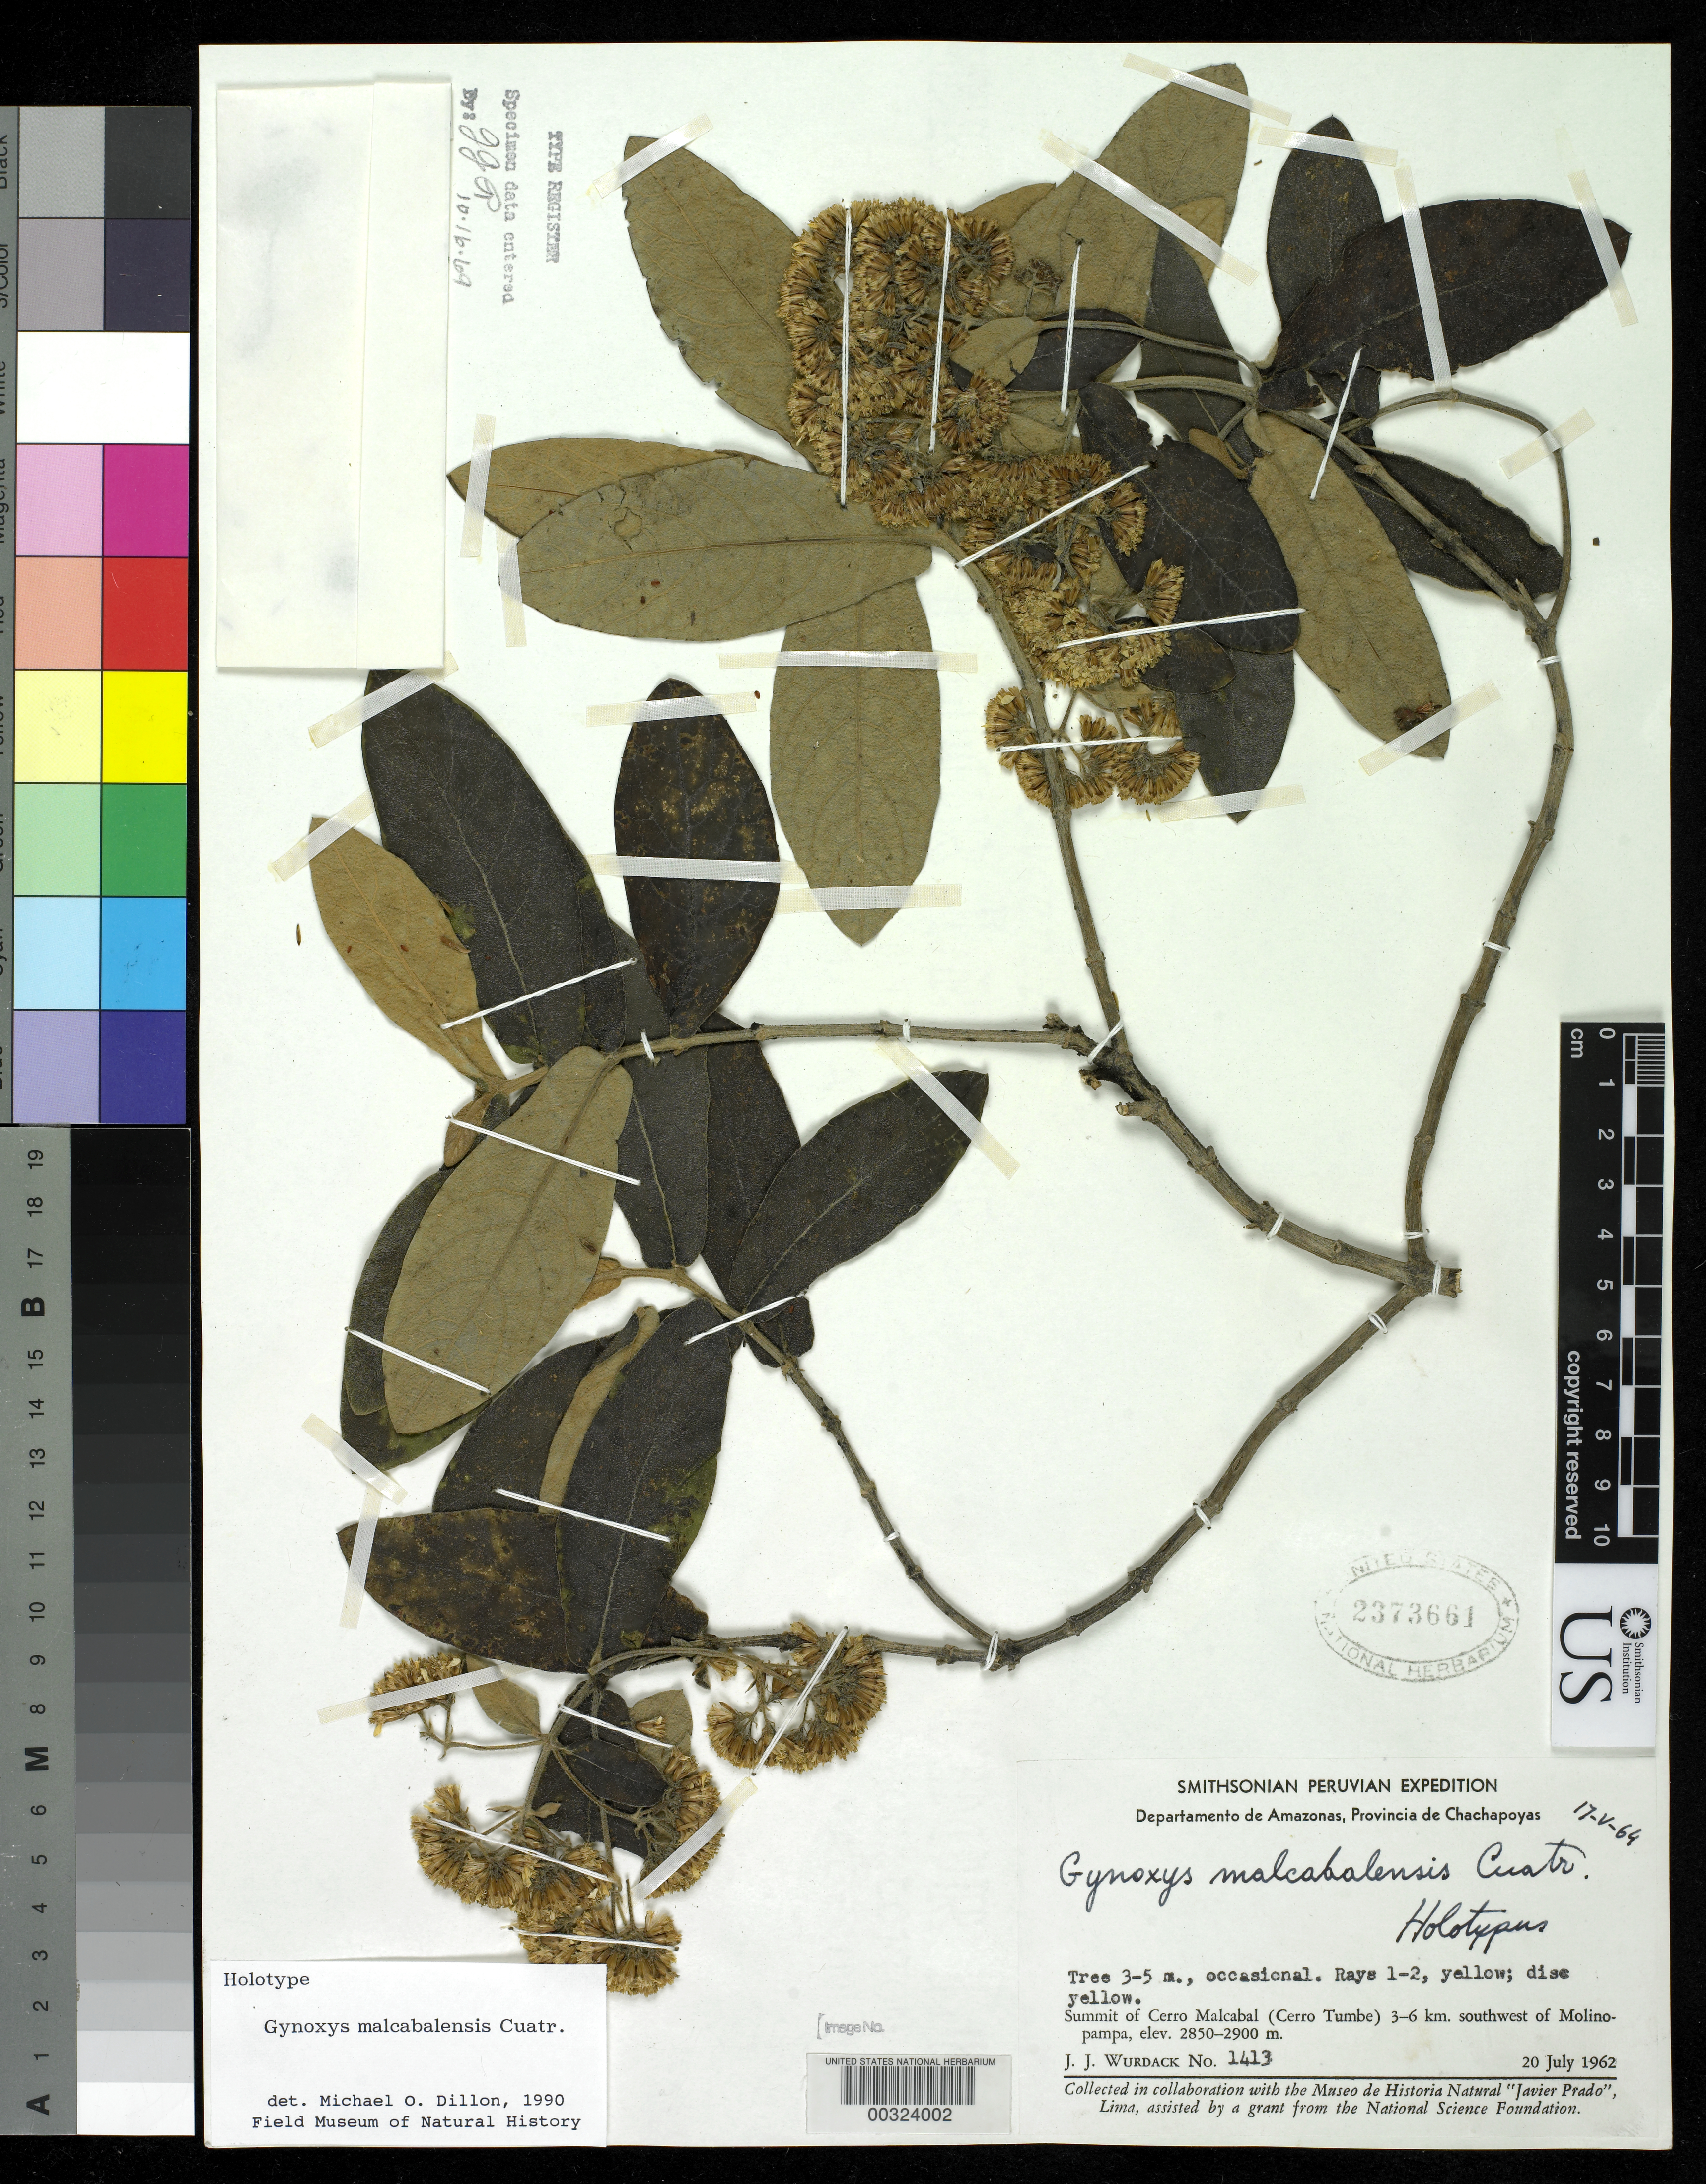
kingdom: Plantae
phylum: Tracheophyta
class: Magnoliopsida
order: Asterales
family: Asteraceae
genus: Gynoxys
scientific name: Gynoxys malcabalensis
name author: Cuatrec.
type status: Holotype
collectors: J. J. Wurdack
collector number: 1413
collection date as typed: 20 Jul 1962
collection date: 1962-07-20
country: Peru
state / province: Amazonas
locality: Cerro Malcabal, Molino-Pampa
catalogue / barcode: US 2373661